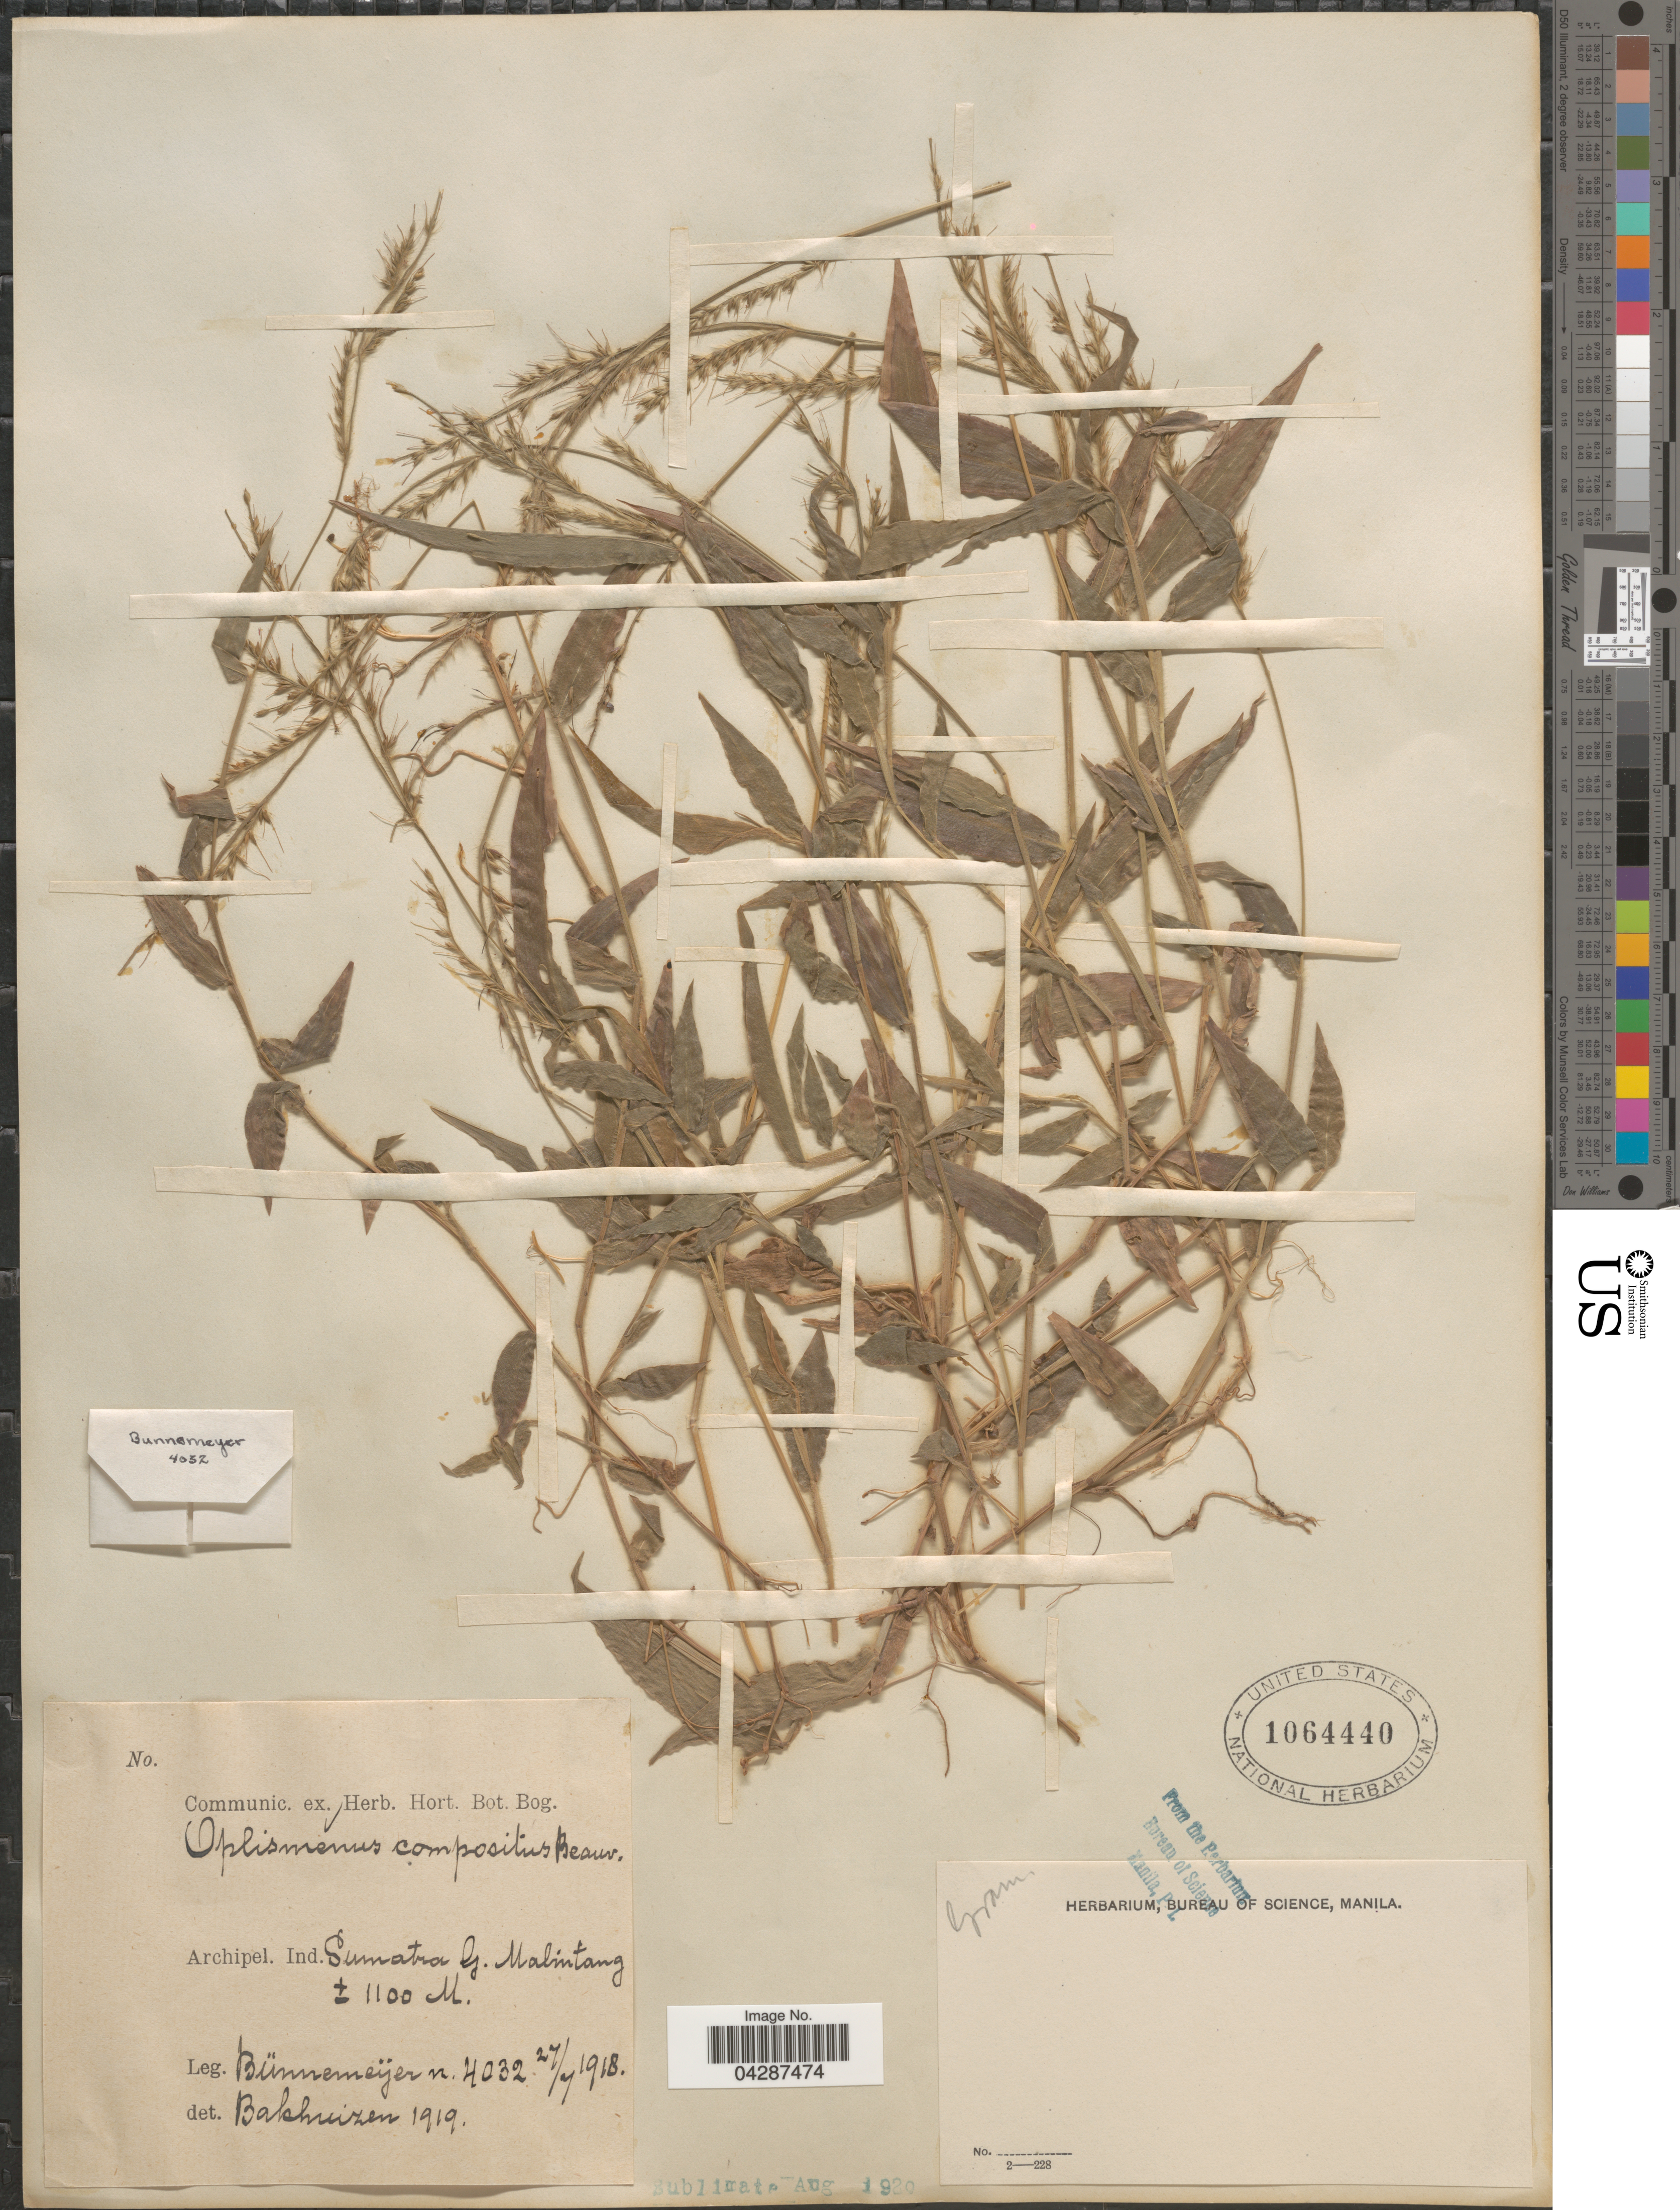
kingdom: Plantae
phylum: Tracheophyta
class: Liliopsida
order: Poales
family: Poaceae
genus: Oplismenus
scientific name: Oplismenus compositus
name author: (L.) P. Beauv.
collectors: -. Bunnemeijer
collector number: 4032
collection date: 1918-07-27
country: Indonesia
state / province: Sumatra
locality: Archipel. Ind. G. Malintang.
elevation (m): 1100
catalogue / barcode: US 1064440